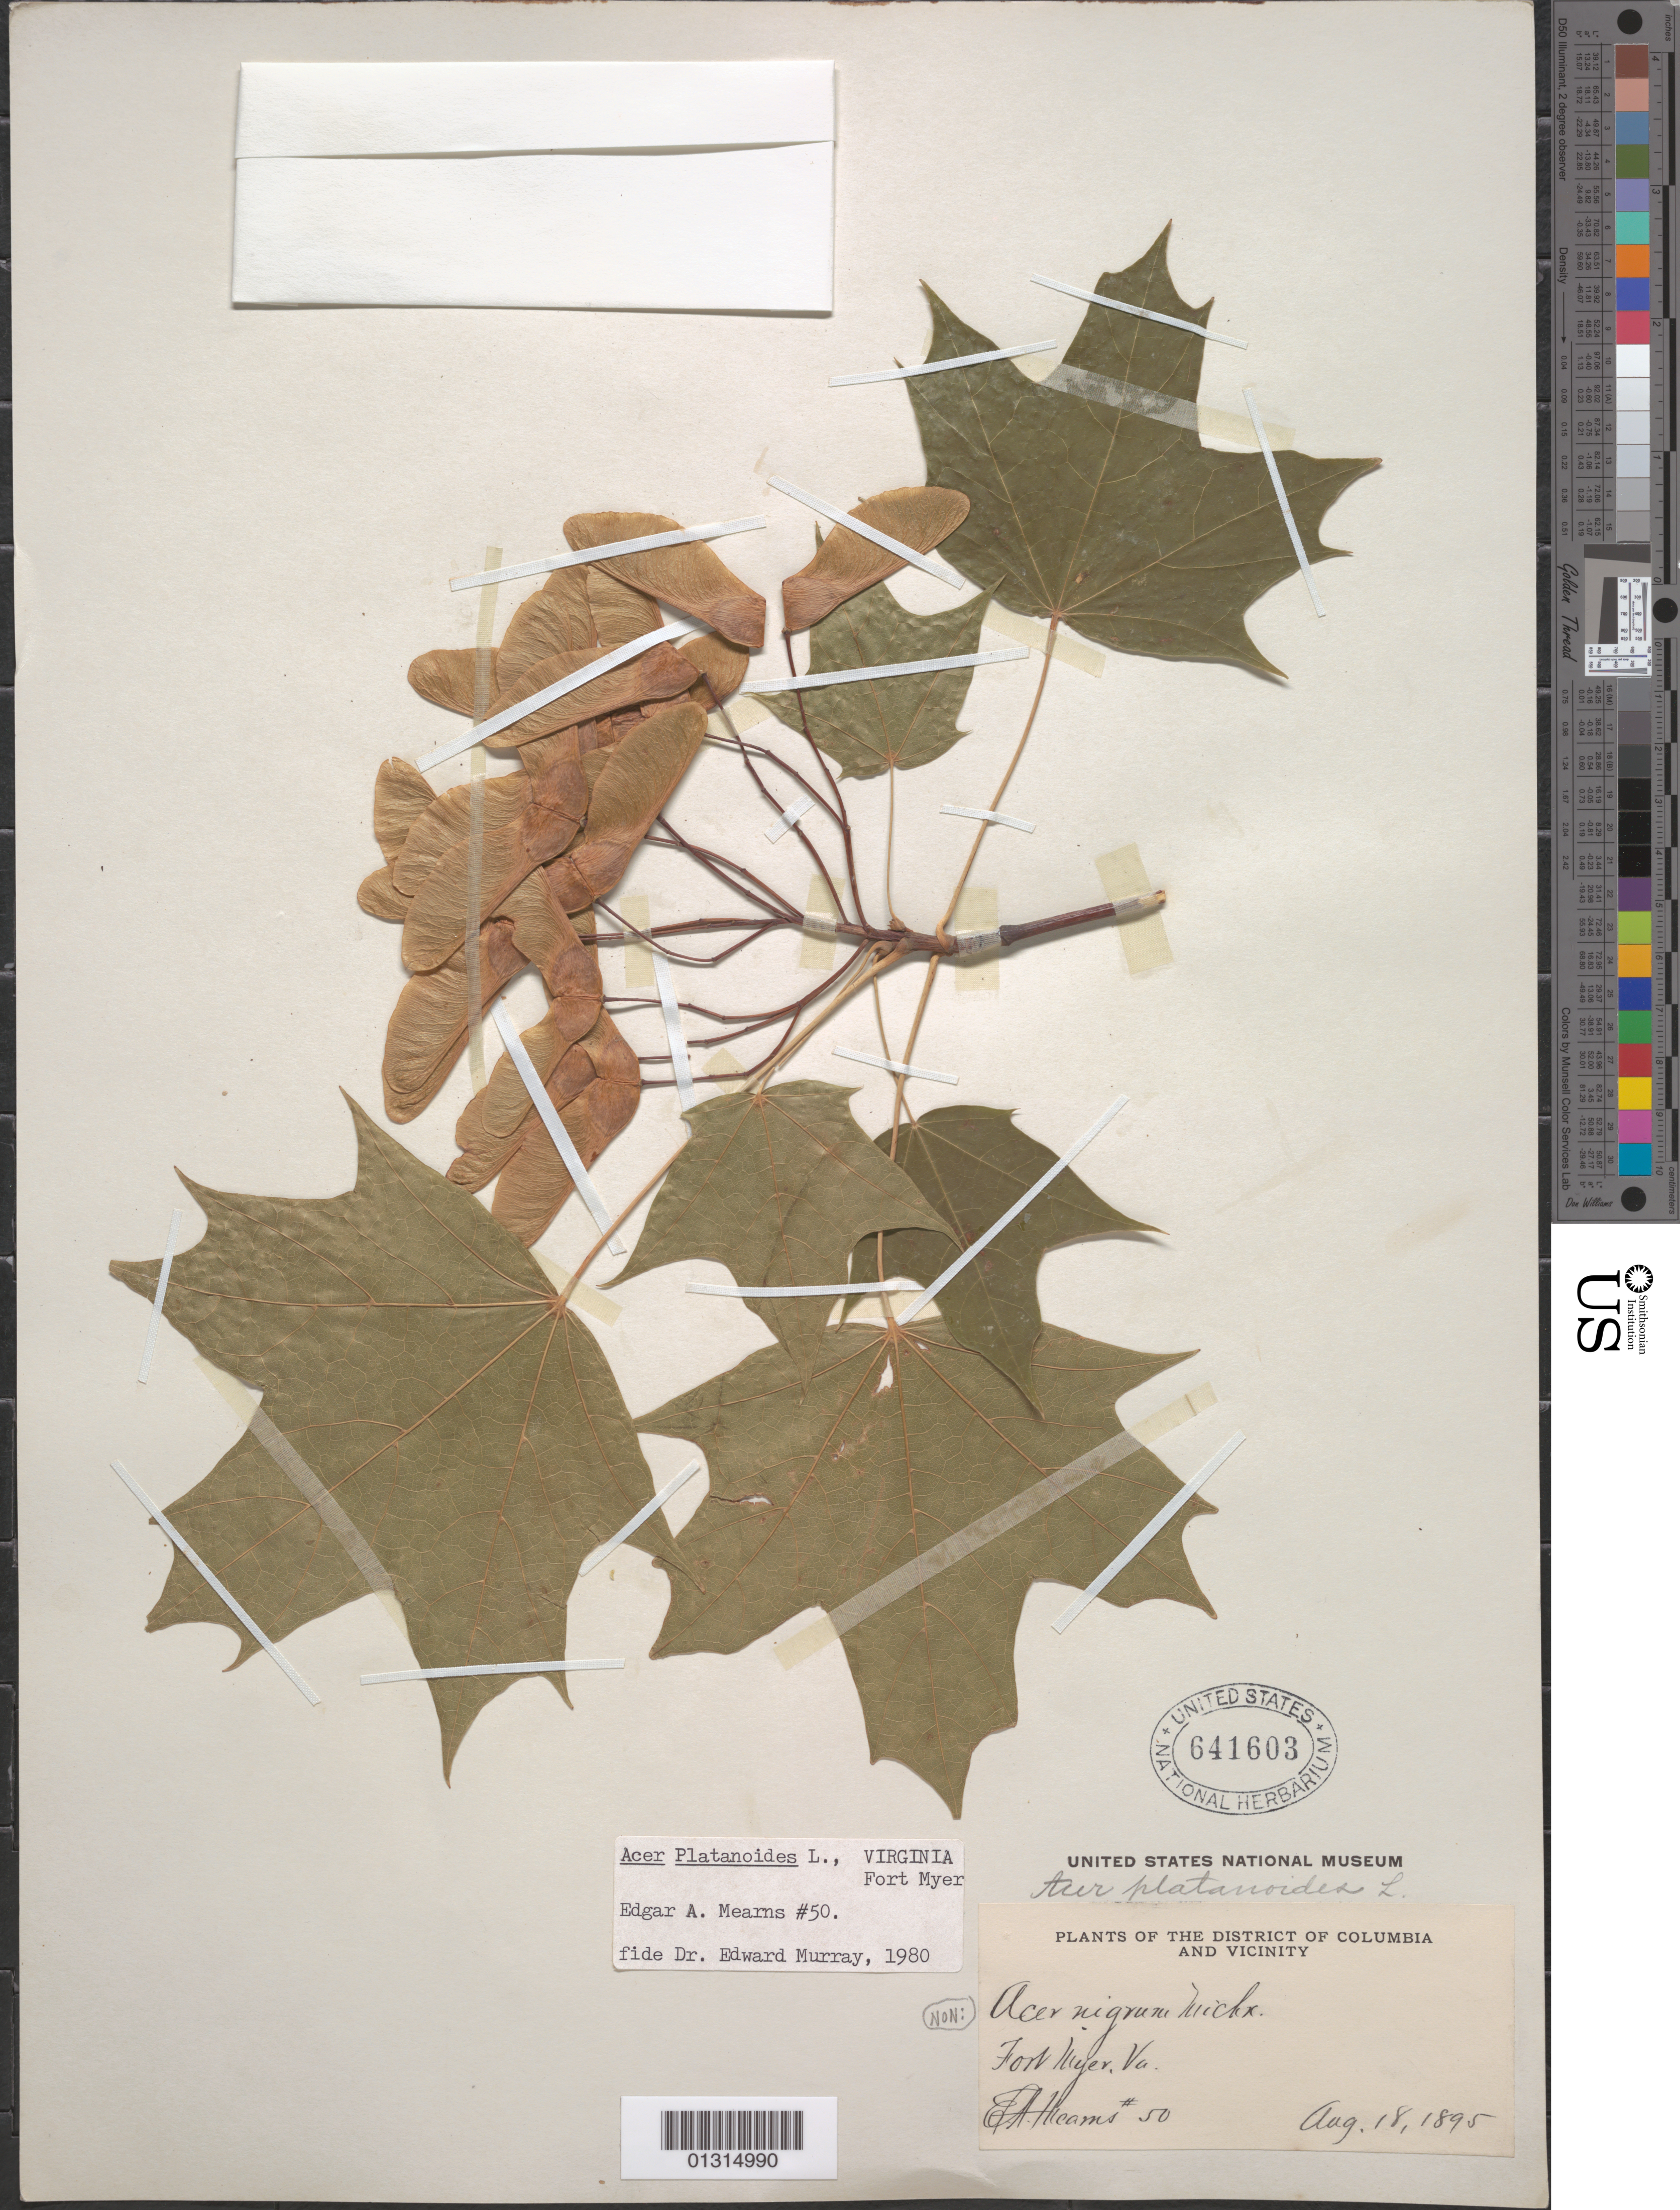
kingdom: Plantae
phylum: Tracheophyta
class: Magnoliopsida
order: Sapindales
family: Sapindaceae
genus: Acer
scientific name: Acer platanoides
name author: L.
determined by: Murray, Edward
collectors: E. A. Mearns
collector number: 50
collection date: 1895-08-18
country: United States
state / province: Virginia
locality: Ft. Myer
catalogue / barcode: US 641603